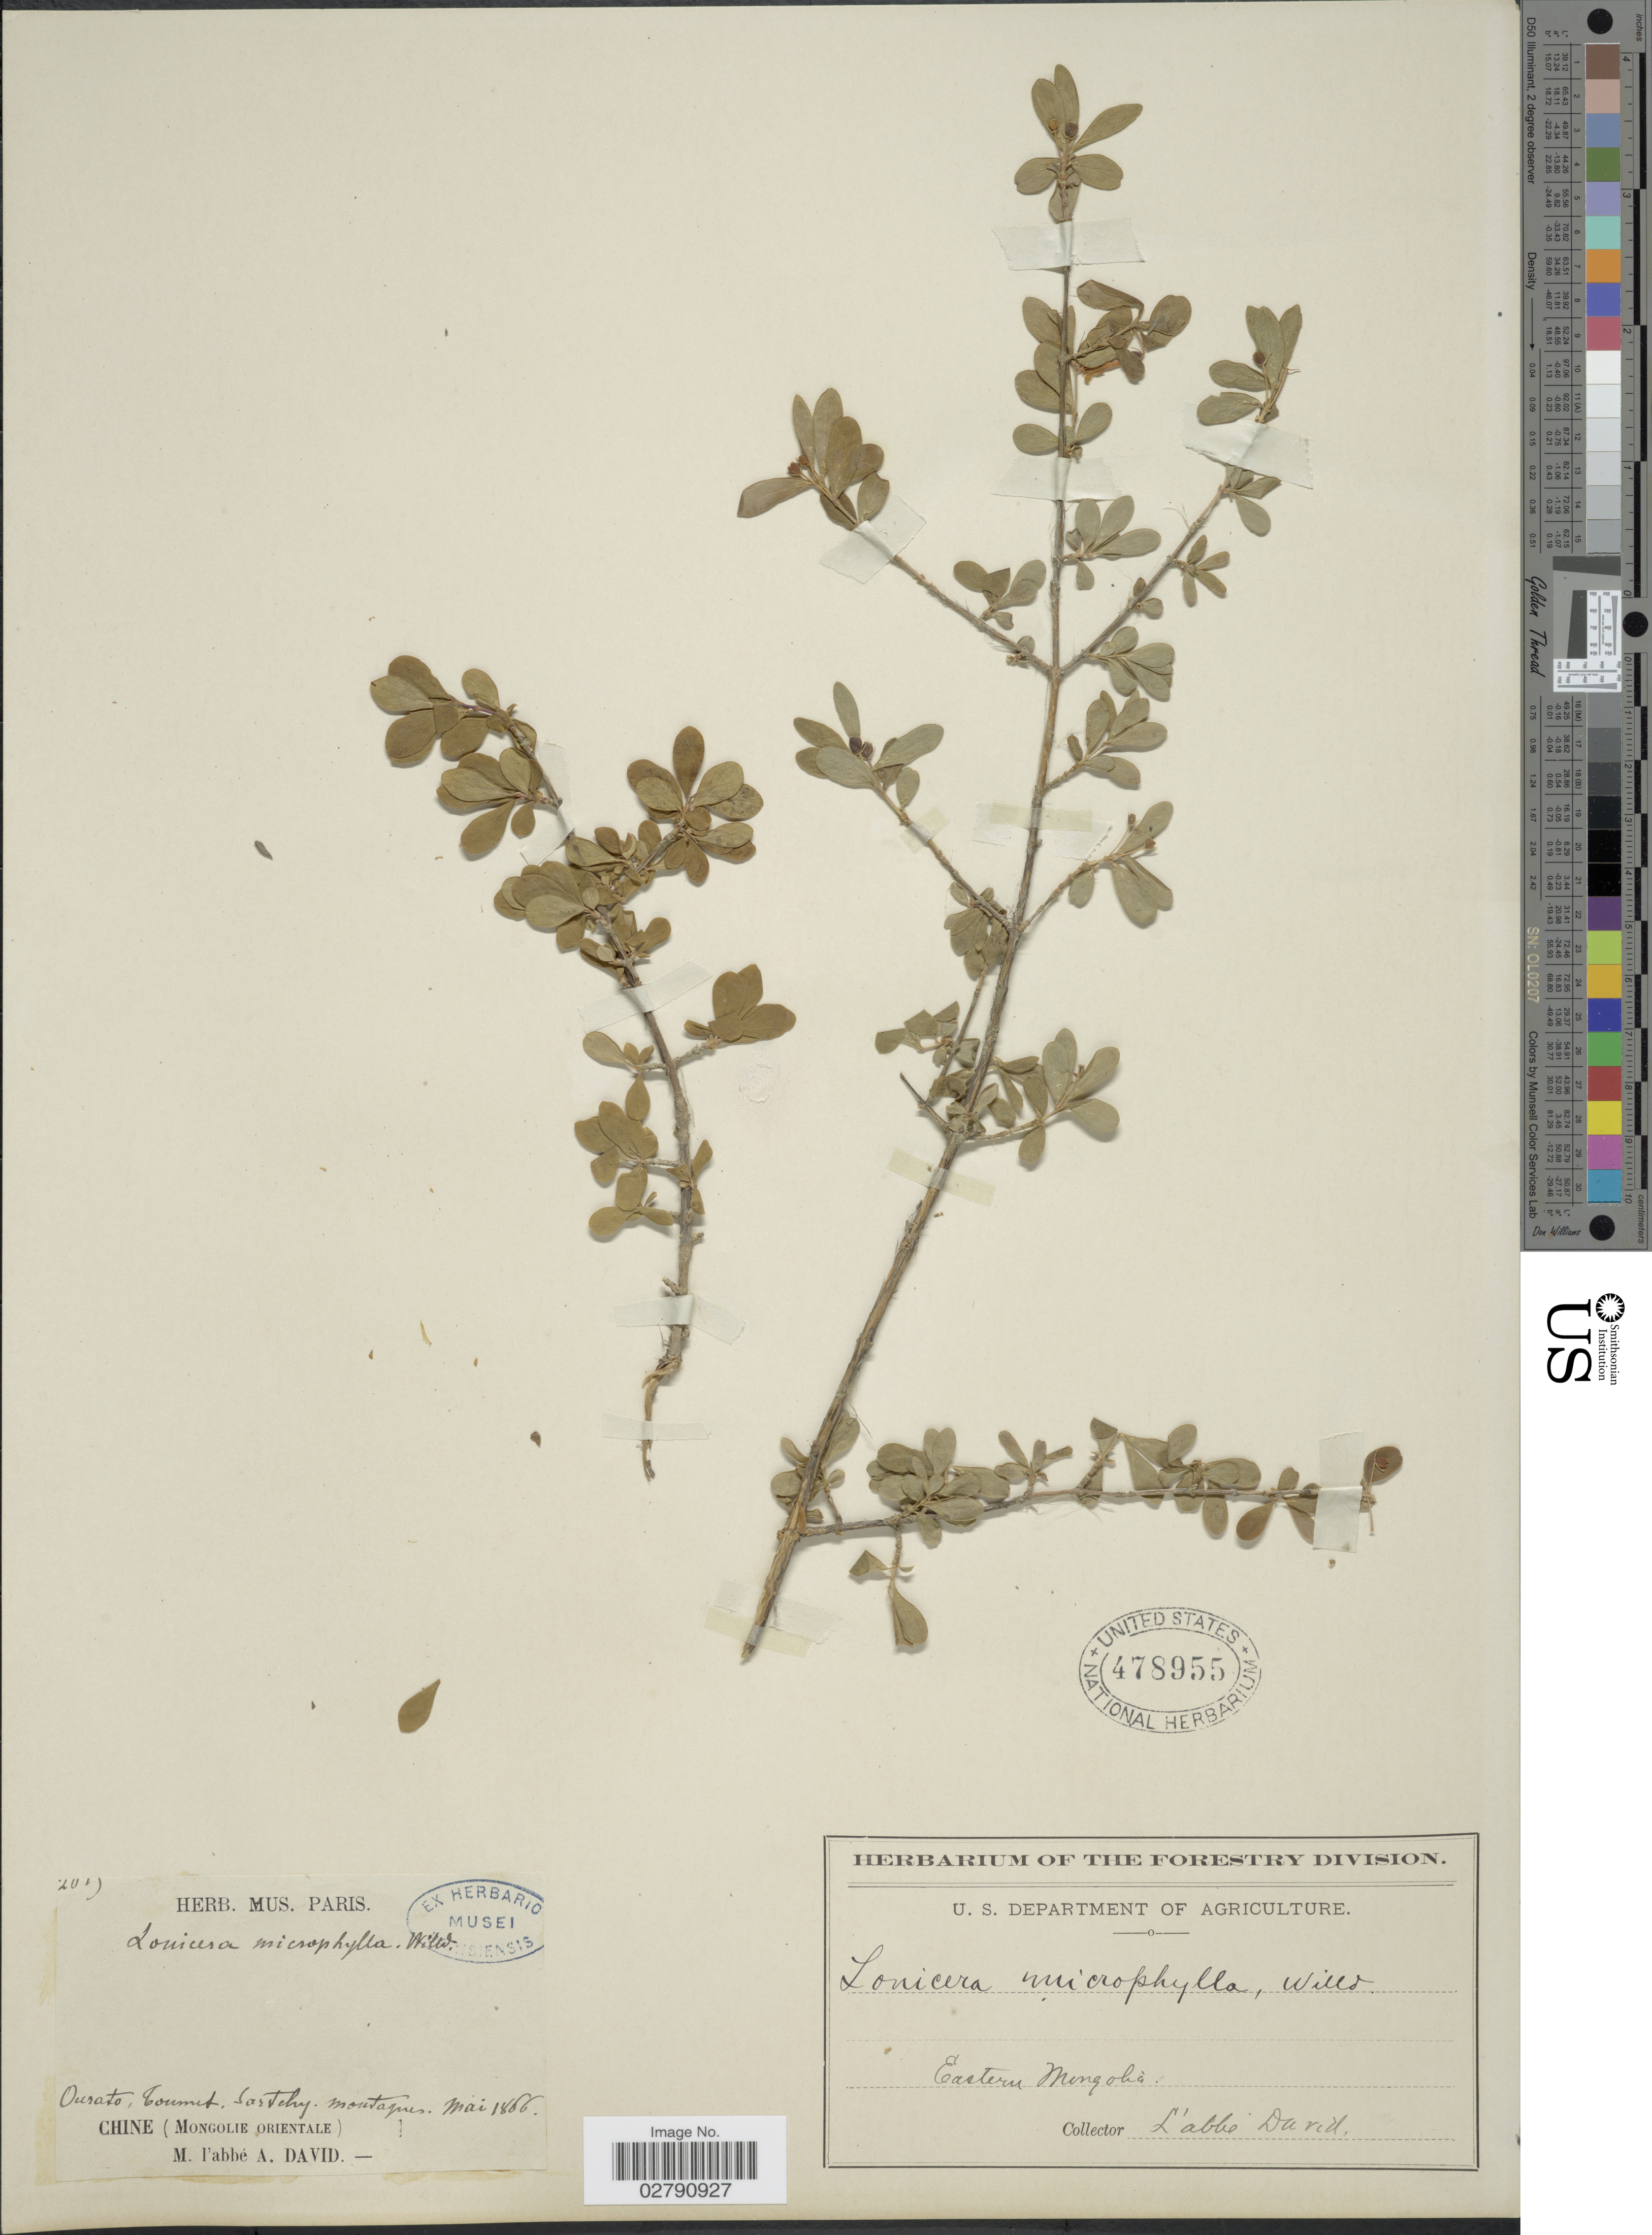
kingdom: Plantae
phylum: Tracheophyta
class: Magnoliopsida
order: Dipsacales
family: Caprifoliaceae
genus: Lonicera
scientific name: Lonicera microphylla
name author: Willd. ex Schult.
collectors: A. J. P. David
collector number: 2019?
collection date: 1866-05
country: China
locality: Eastern Mongolia. Ourato, Toumet, Sortchy. (Mongolie Orientale).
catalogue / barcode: US 478955